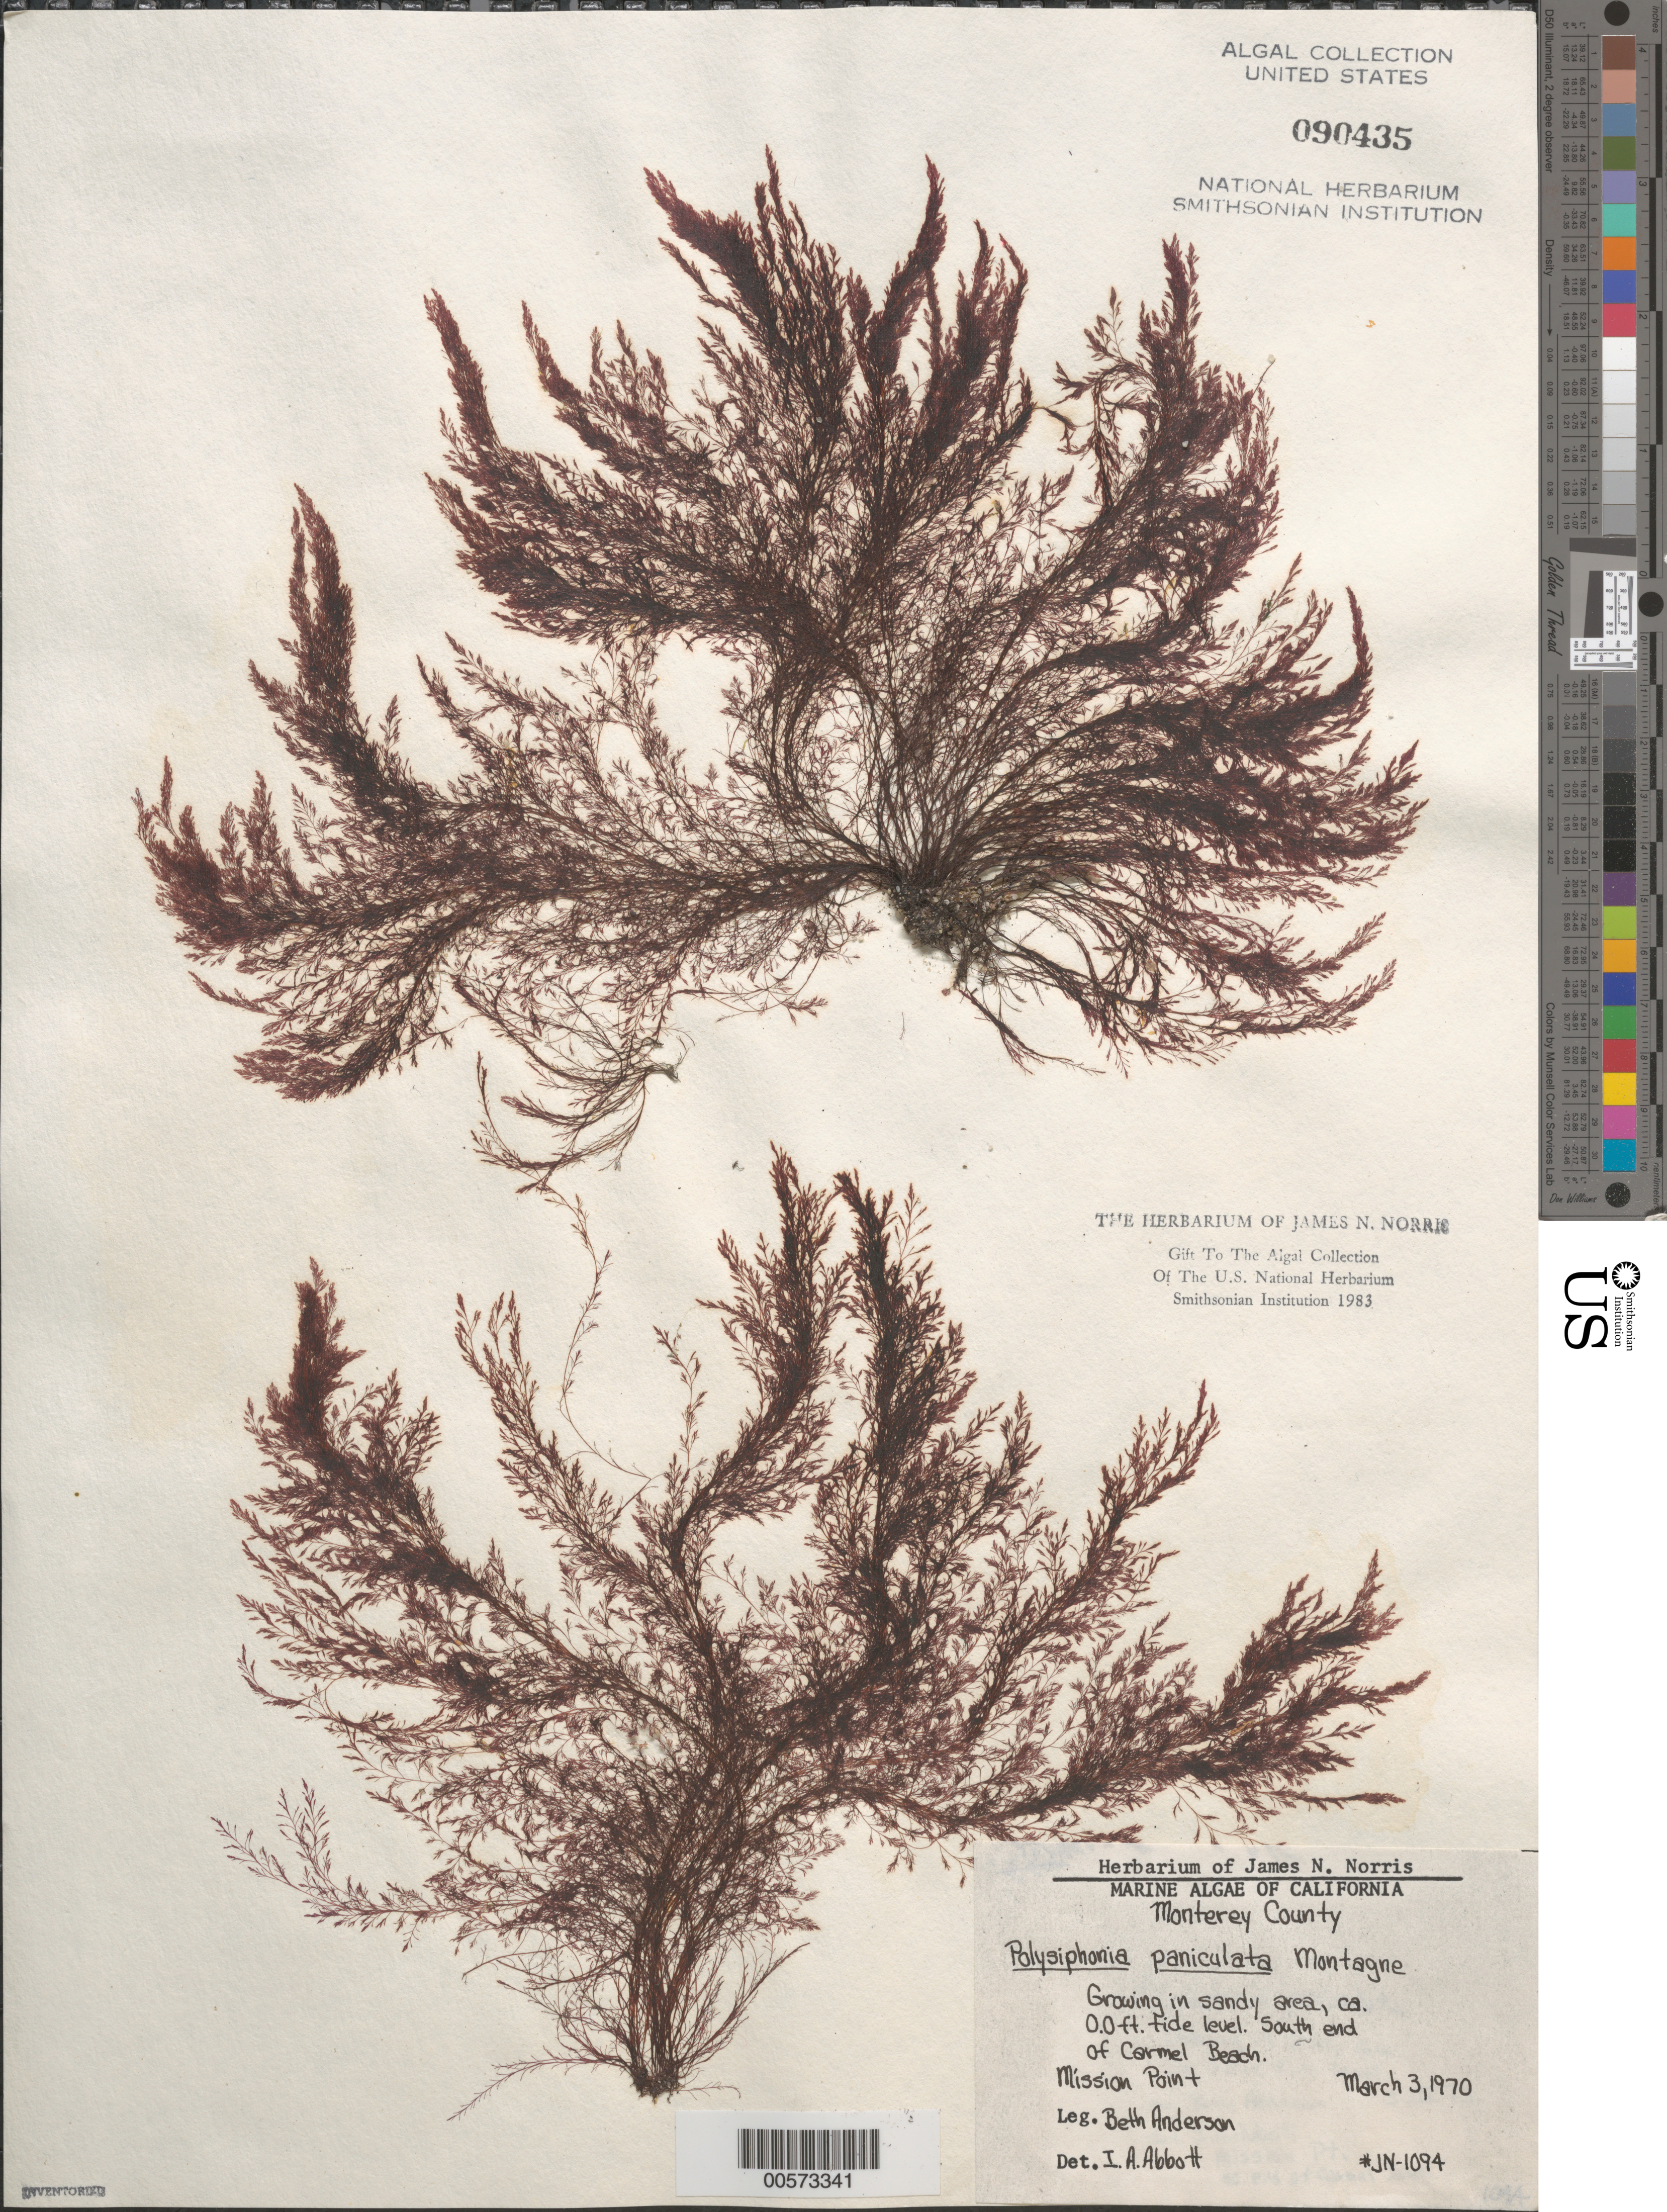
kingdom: Plantae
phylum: Rhodophyta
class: Florideophyceae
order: Ceramiales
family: Rhodomelaceae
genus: Eutrichosiphonia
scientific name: Eutrichosiphonia paniculata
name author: (Mont.) D.E.Bustamante & T.O. Cho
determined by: Algae name updating Project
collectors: B. Anderson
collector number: Jn-1094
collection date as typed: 03 Mar 1970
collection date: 1970-03-03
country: United States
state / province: California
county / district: Monterey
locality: Mission Point, Carmel Beach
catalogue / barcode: US 90435